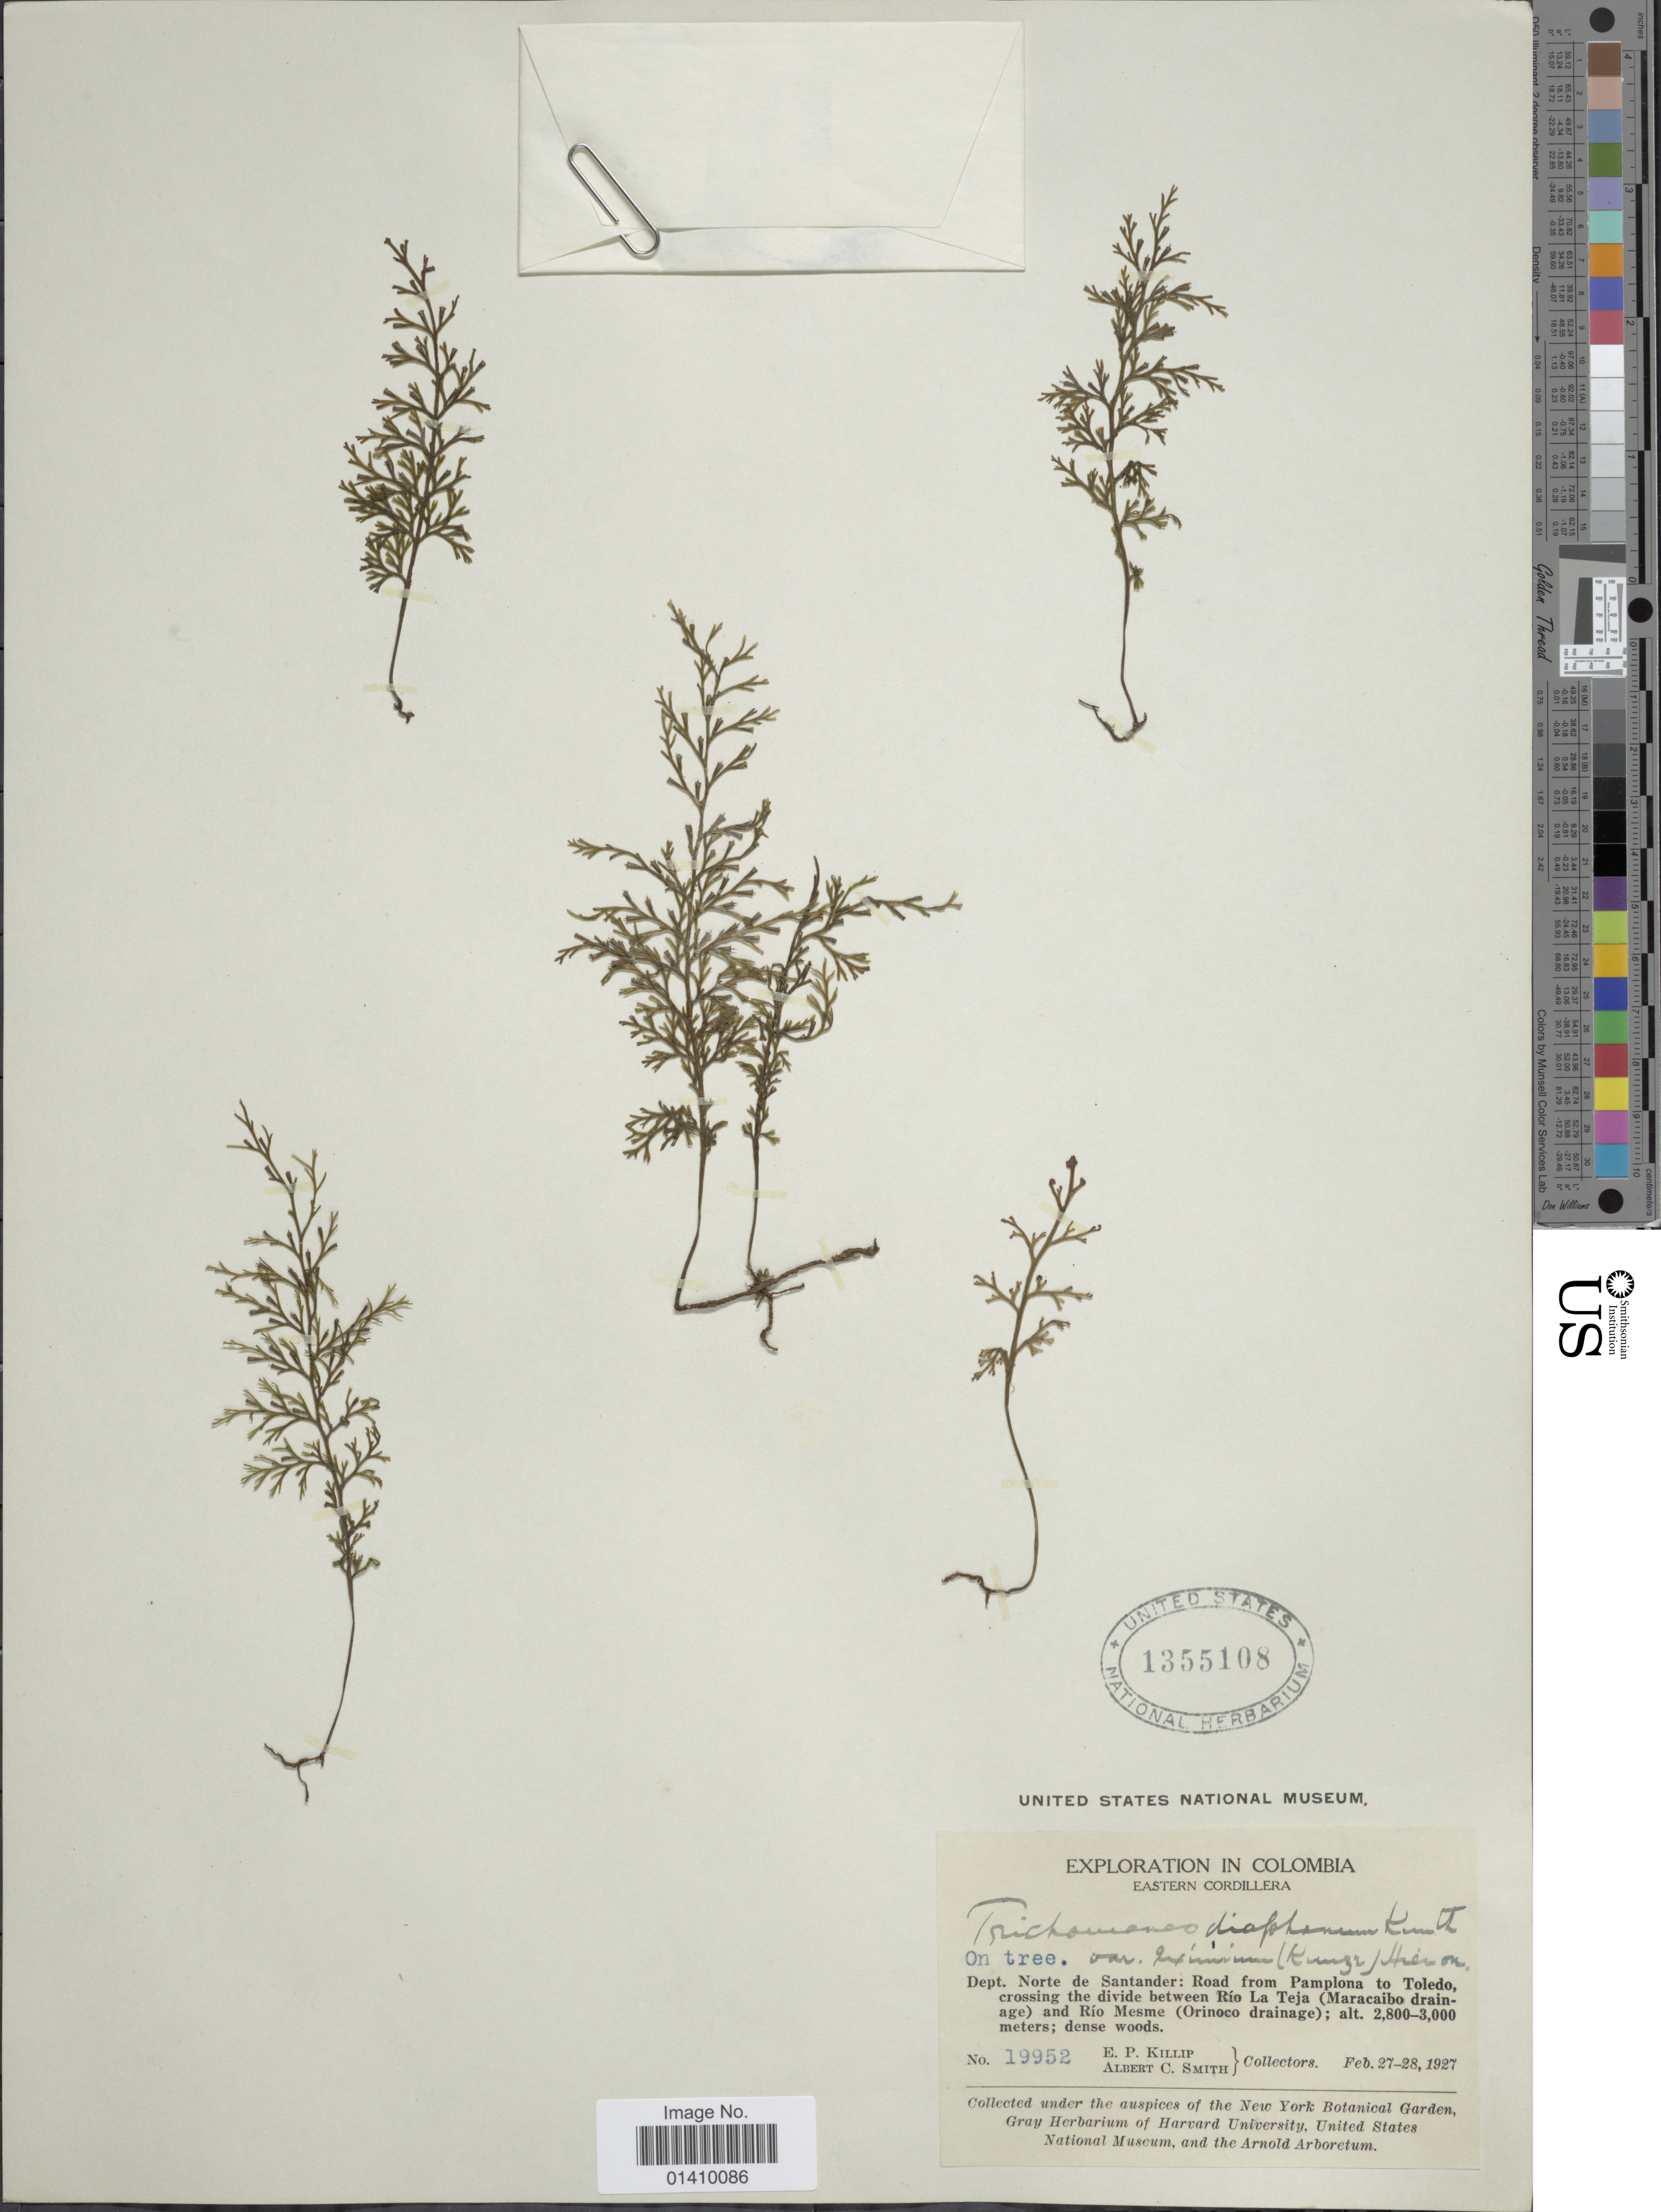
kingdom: Plantae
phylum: Tracheophyta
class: Polypodiopsida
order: Hymenophyllales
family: Hymenophyllaceae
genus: Polyphlebium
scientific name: Polyphlebium diaphanum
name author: (Kunth) Ebihara & Dubuisson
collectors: E. P. Killip & A. C. Smith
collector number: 19952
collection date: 1927-02-27/1927-02-28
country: Colombia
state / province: Santander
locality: Eastern Cordillera dept. Norte de Santander: road from Pamplona to Toledo, crossing the divide between RFio La Teja Maracaibo drainage and Rio Mesme Orinoco drainage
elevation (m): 2800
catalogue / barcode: US 1355108